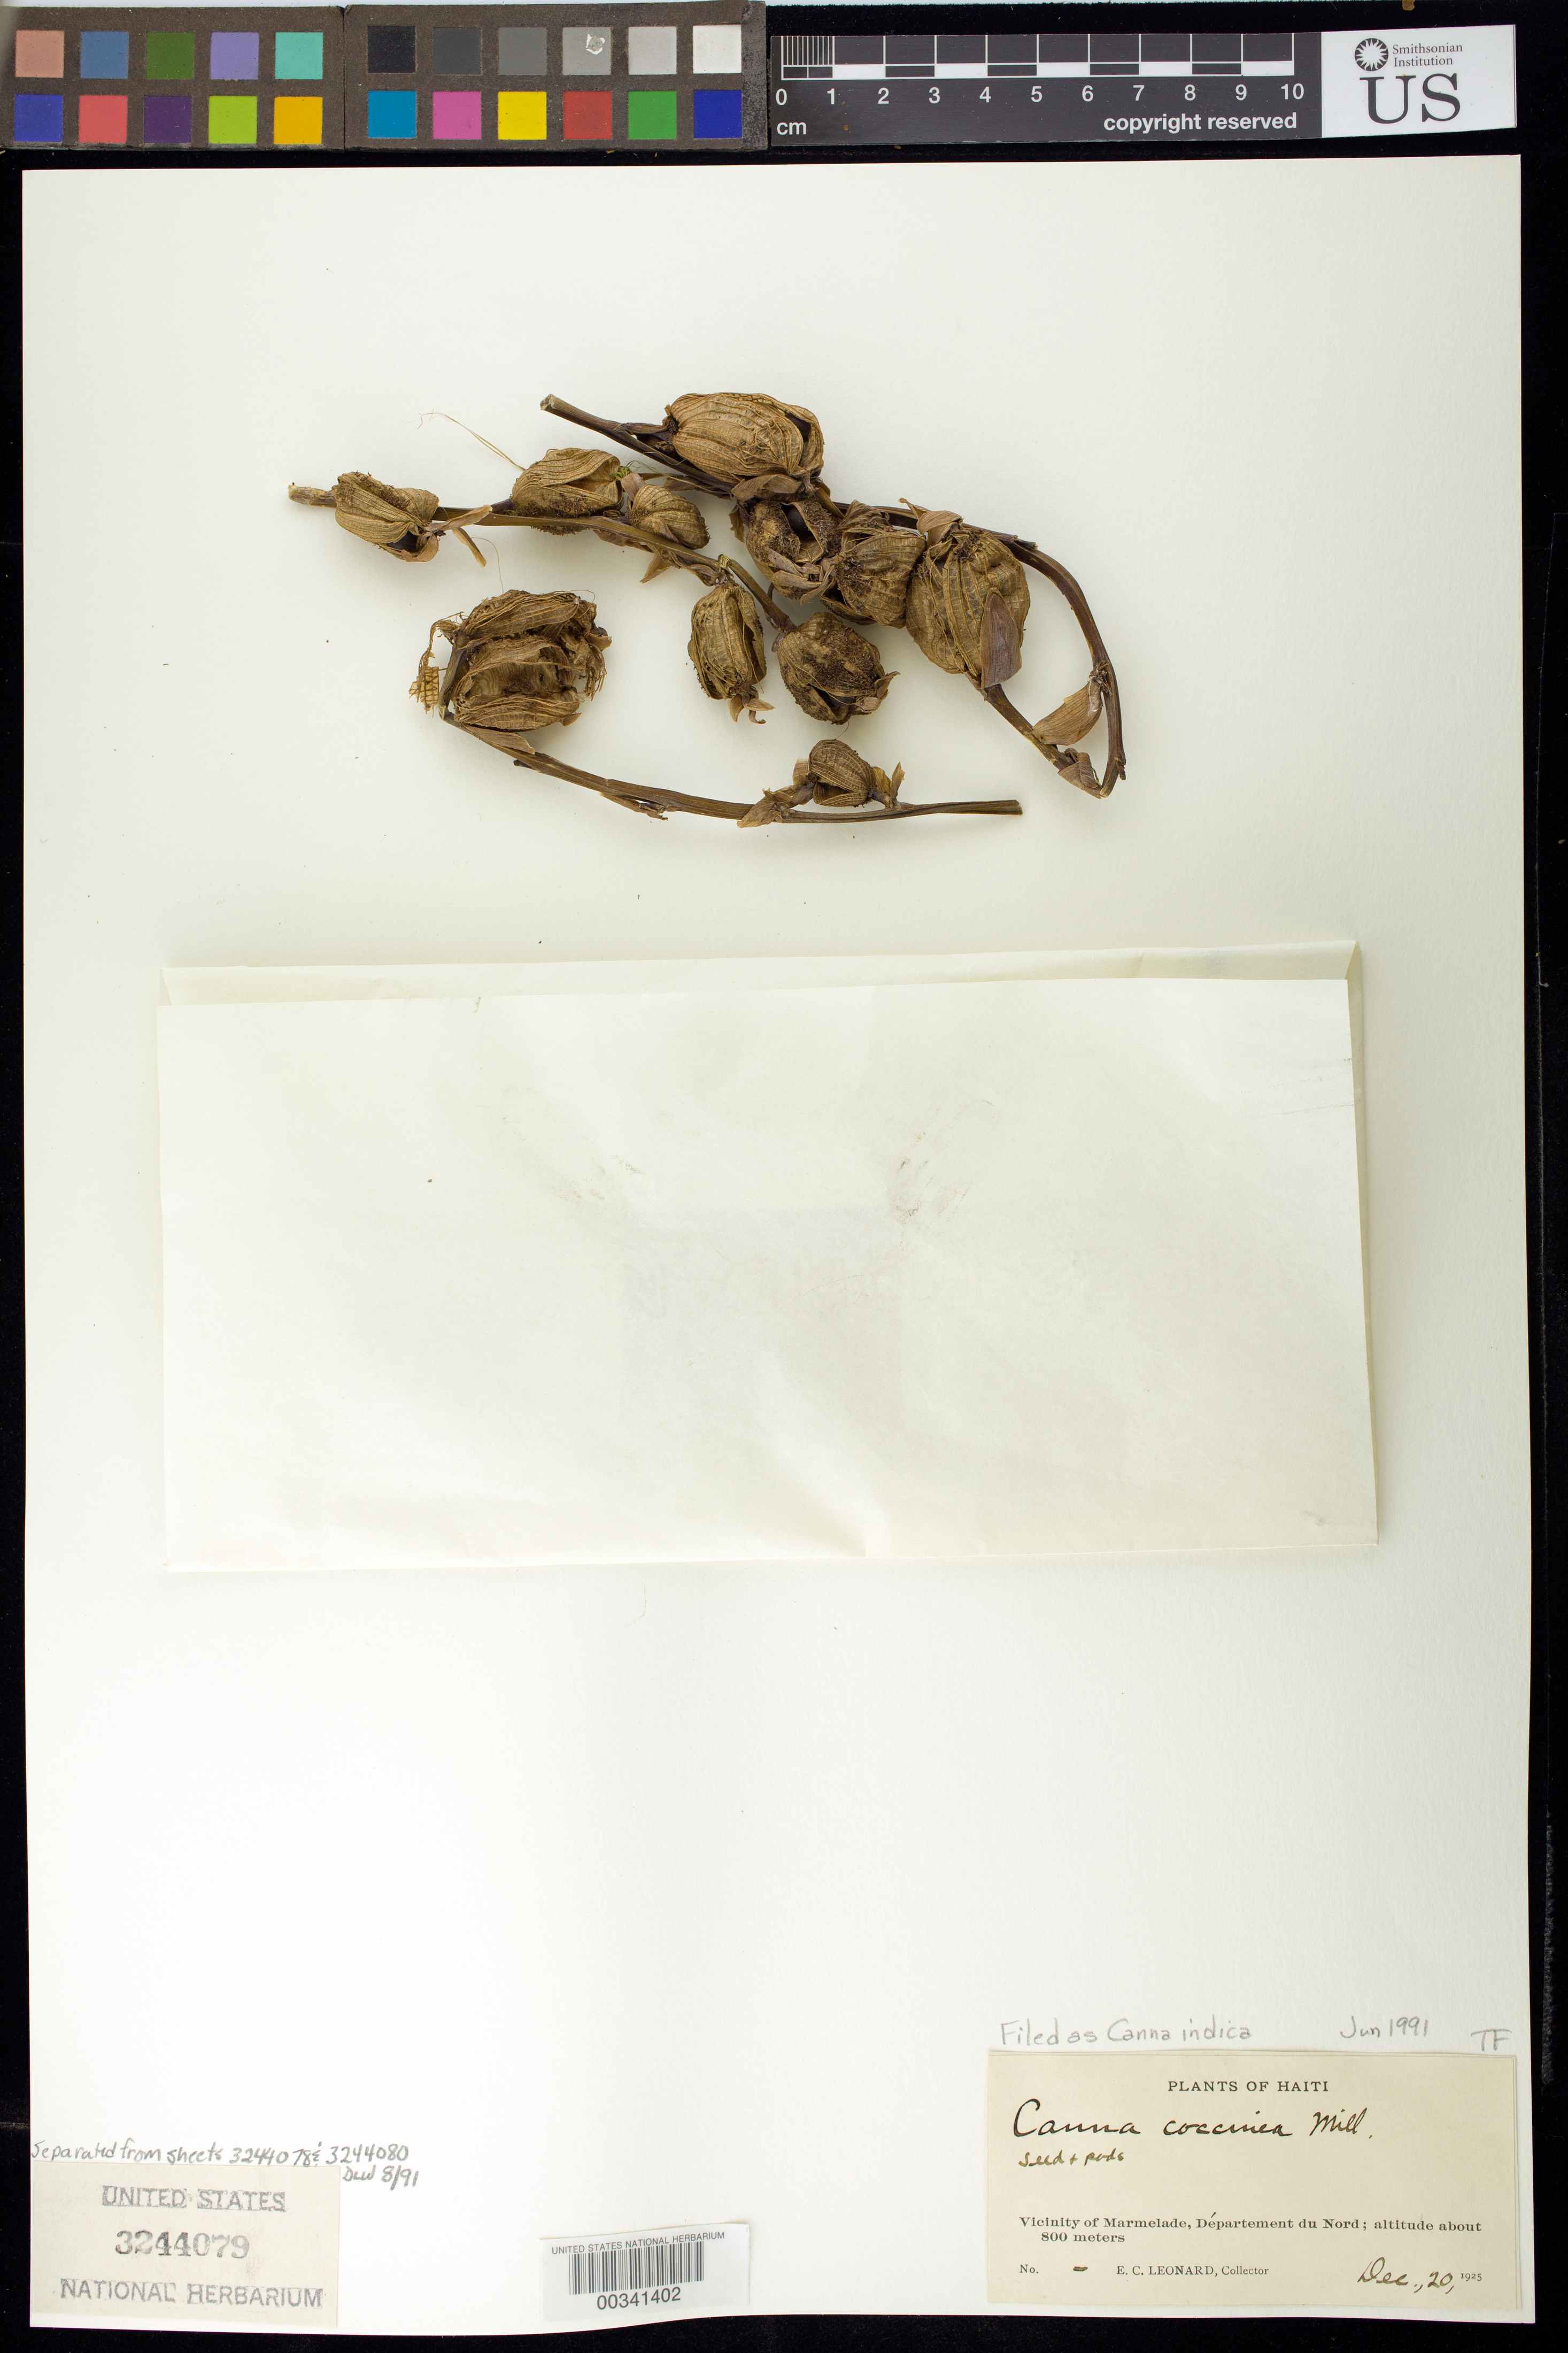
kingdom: Plantae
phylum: Tracheophyta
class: Liliopsida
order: Zingiberales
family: Cannaceae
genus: Canna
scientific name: Canna indica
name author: L.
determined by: Segeren, W.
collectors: E. C. Leonard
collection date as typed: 20 Dec 1925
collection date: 1925-12-20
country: Haiti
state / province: Nord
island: Hispaniola Island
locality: Vicinity of marmelade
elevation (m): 800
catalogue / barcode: US 3244079